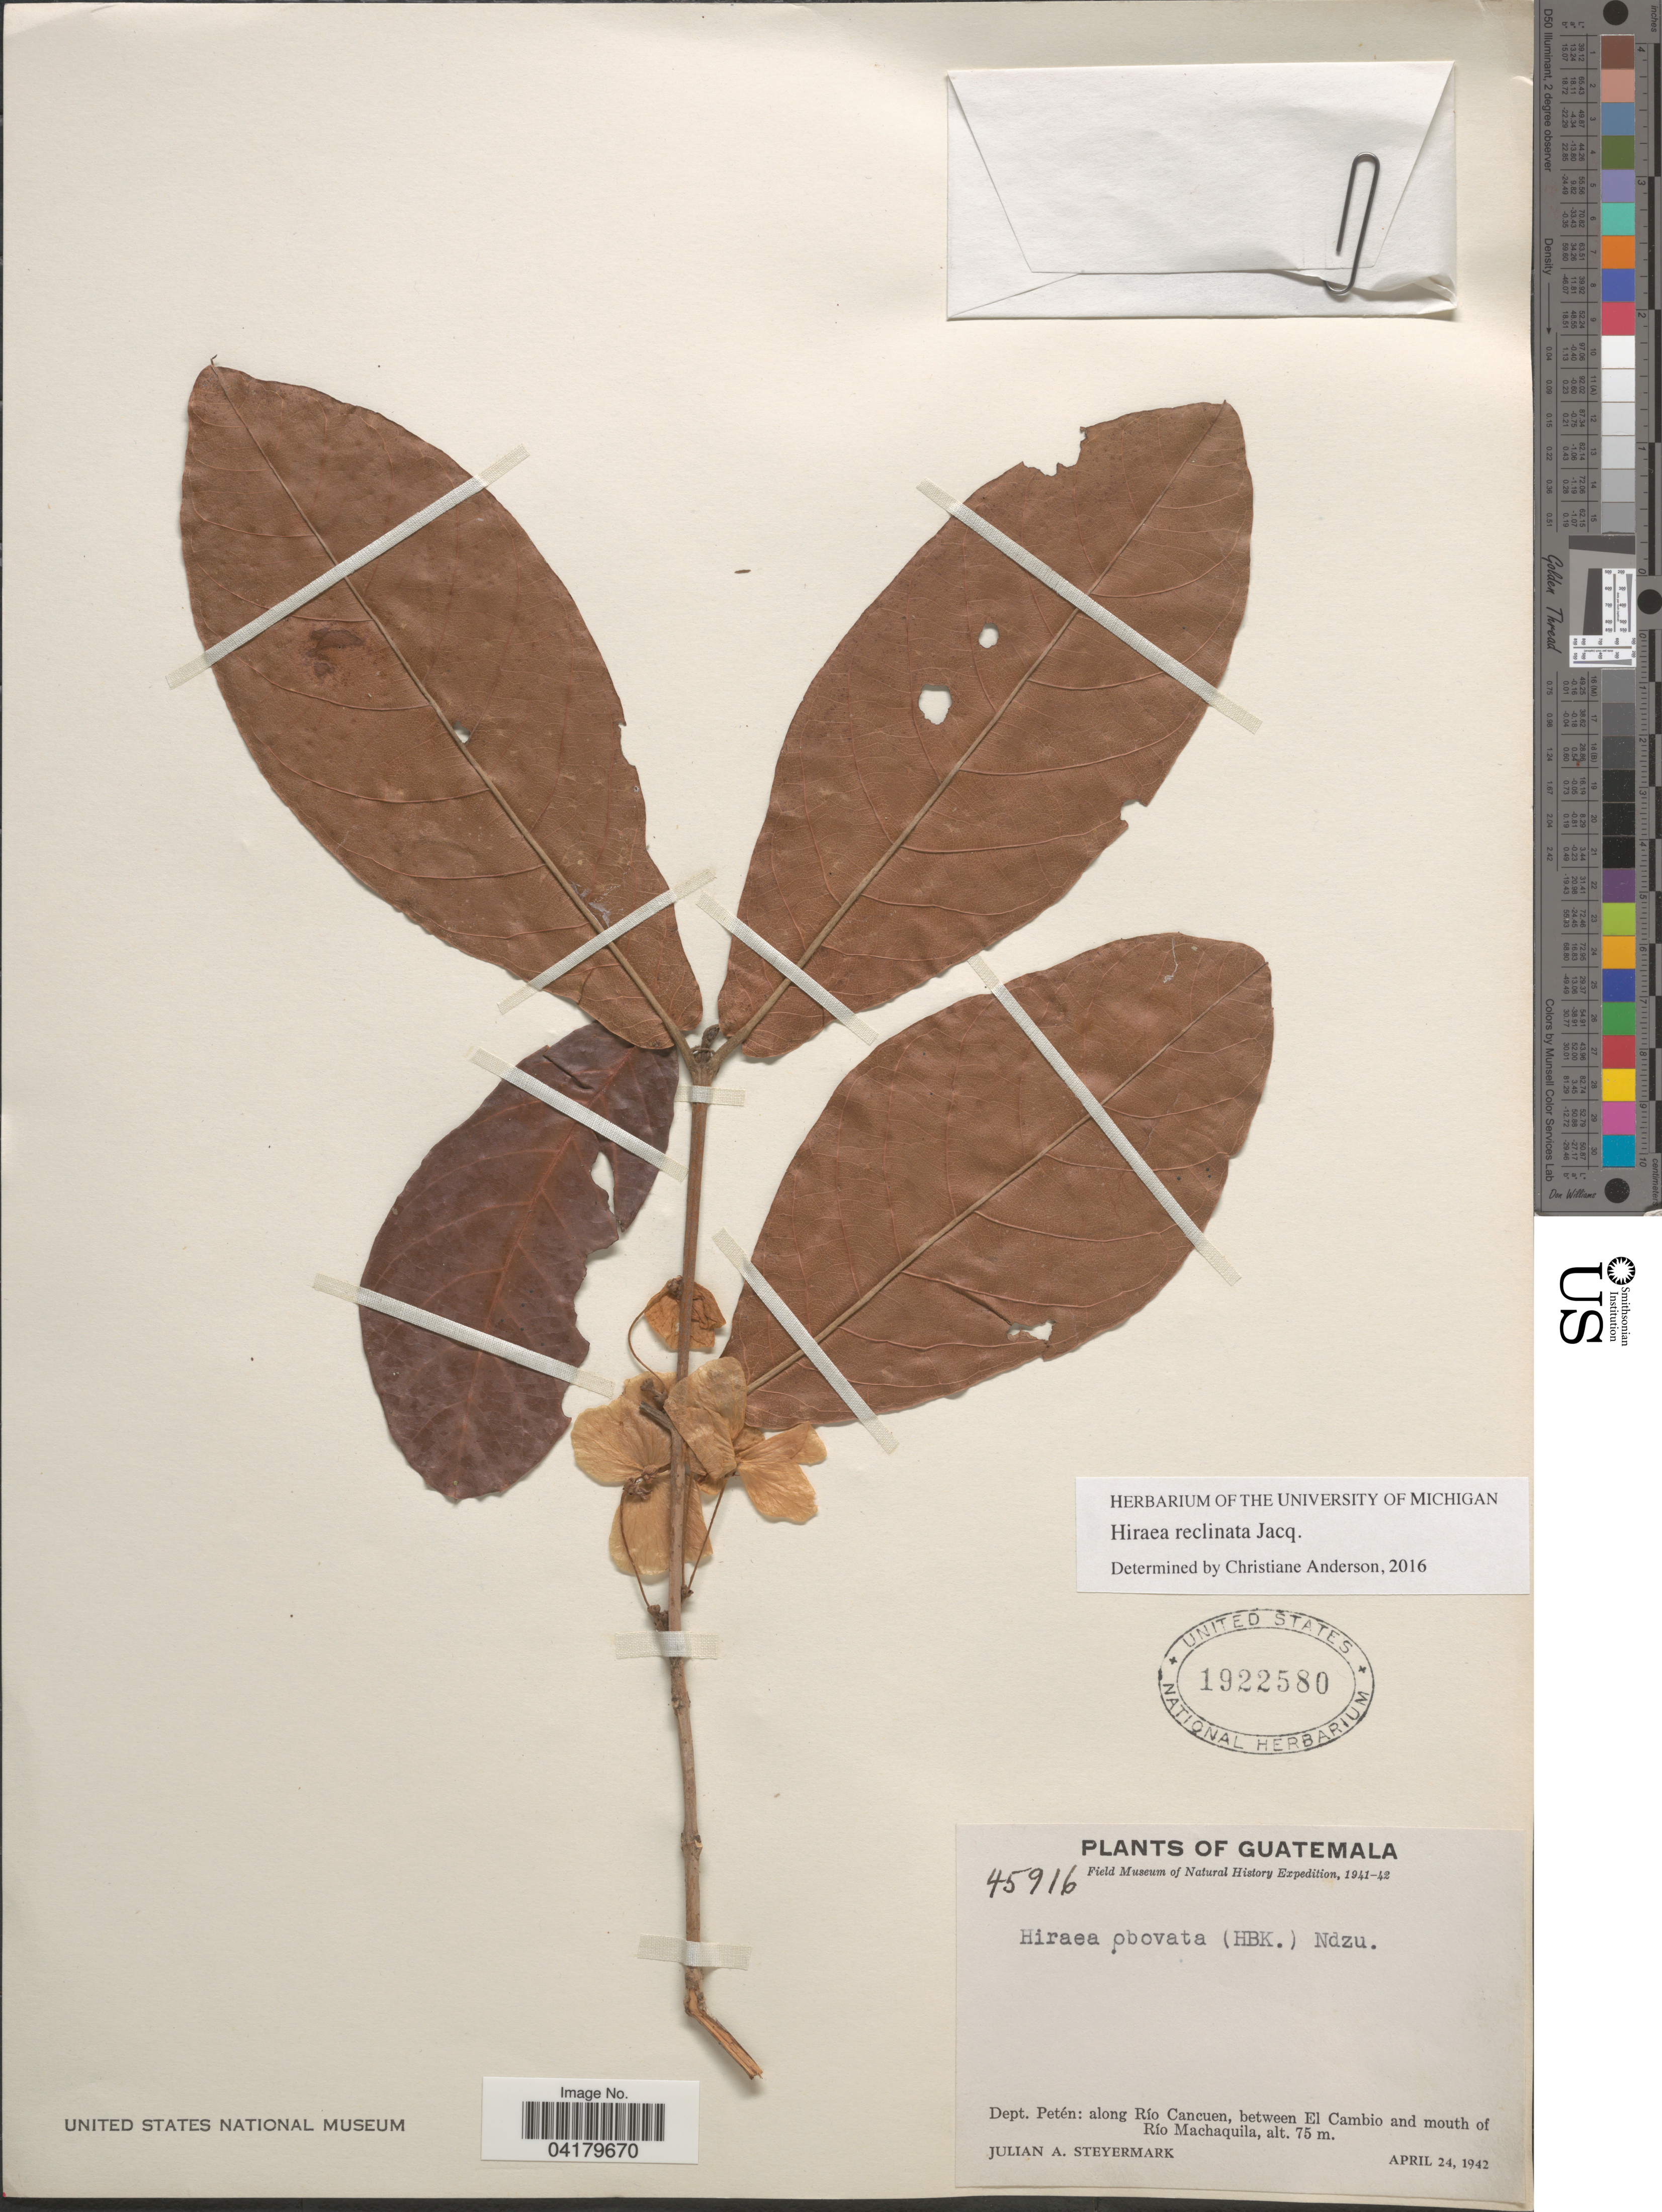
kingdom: Plantae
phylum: Tracheophyta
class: Magnoliopsida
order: Malpighiales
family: Malpighiaceae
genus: Hiraea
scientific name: Hiraea reclinata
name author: Jacq.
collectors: J. Steyermark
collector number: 45916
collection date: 1942-04-24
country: Guatemala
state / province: El Peten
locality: Field Museum of Natural History Expedition, 1941-42. Dept. Petén: along Río Cancuen, between El Cambio and mouth of Río Machaquila.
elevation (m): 75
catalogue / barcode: US 1922580